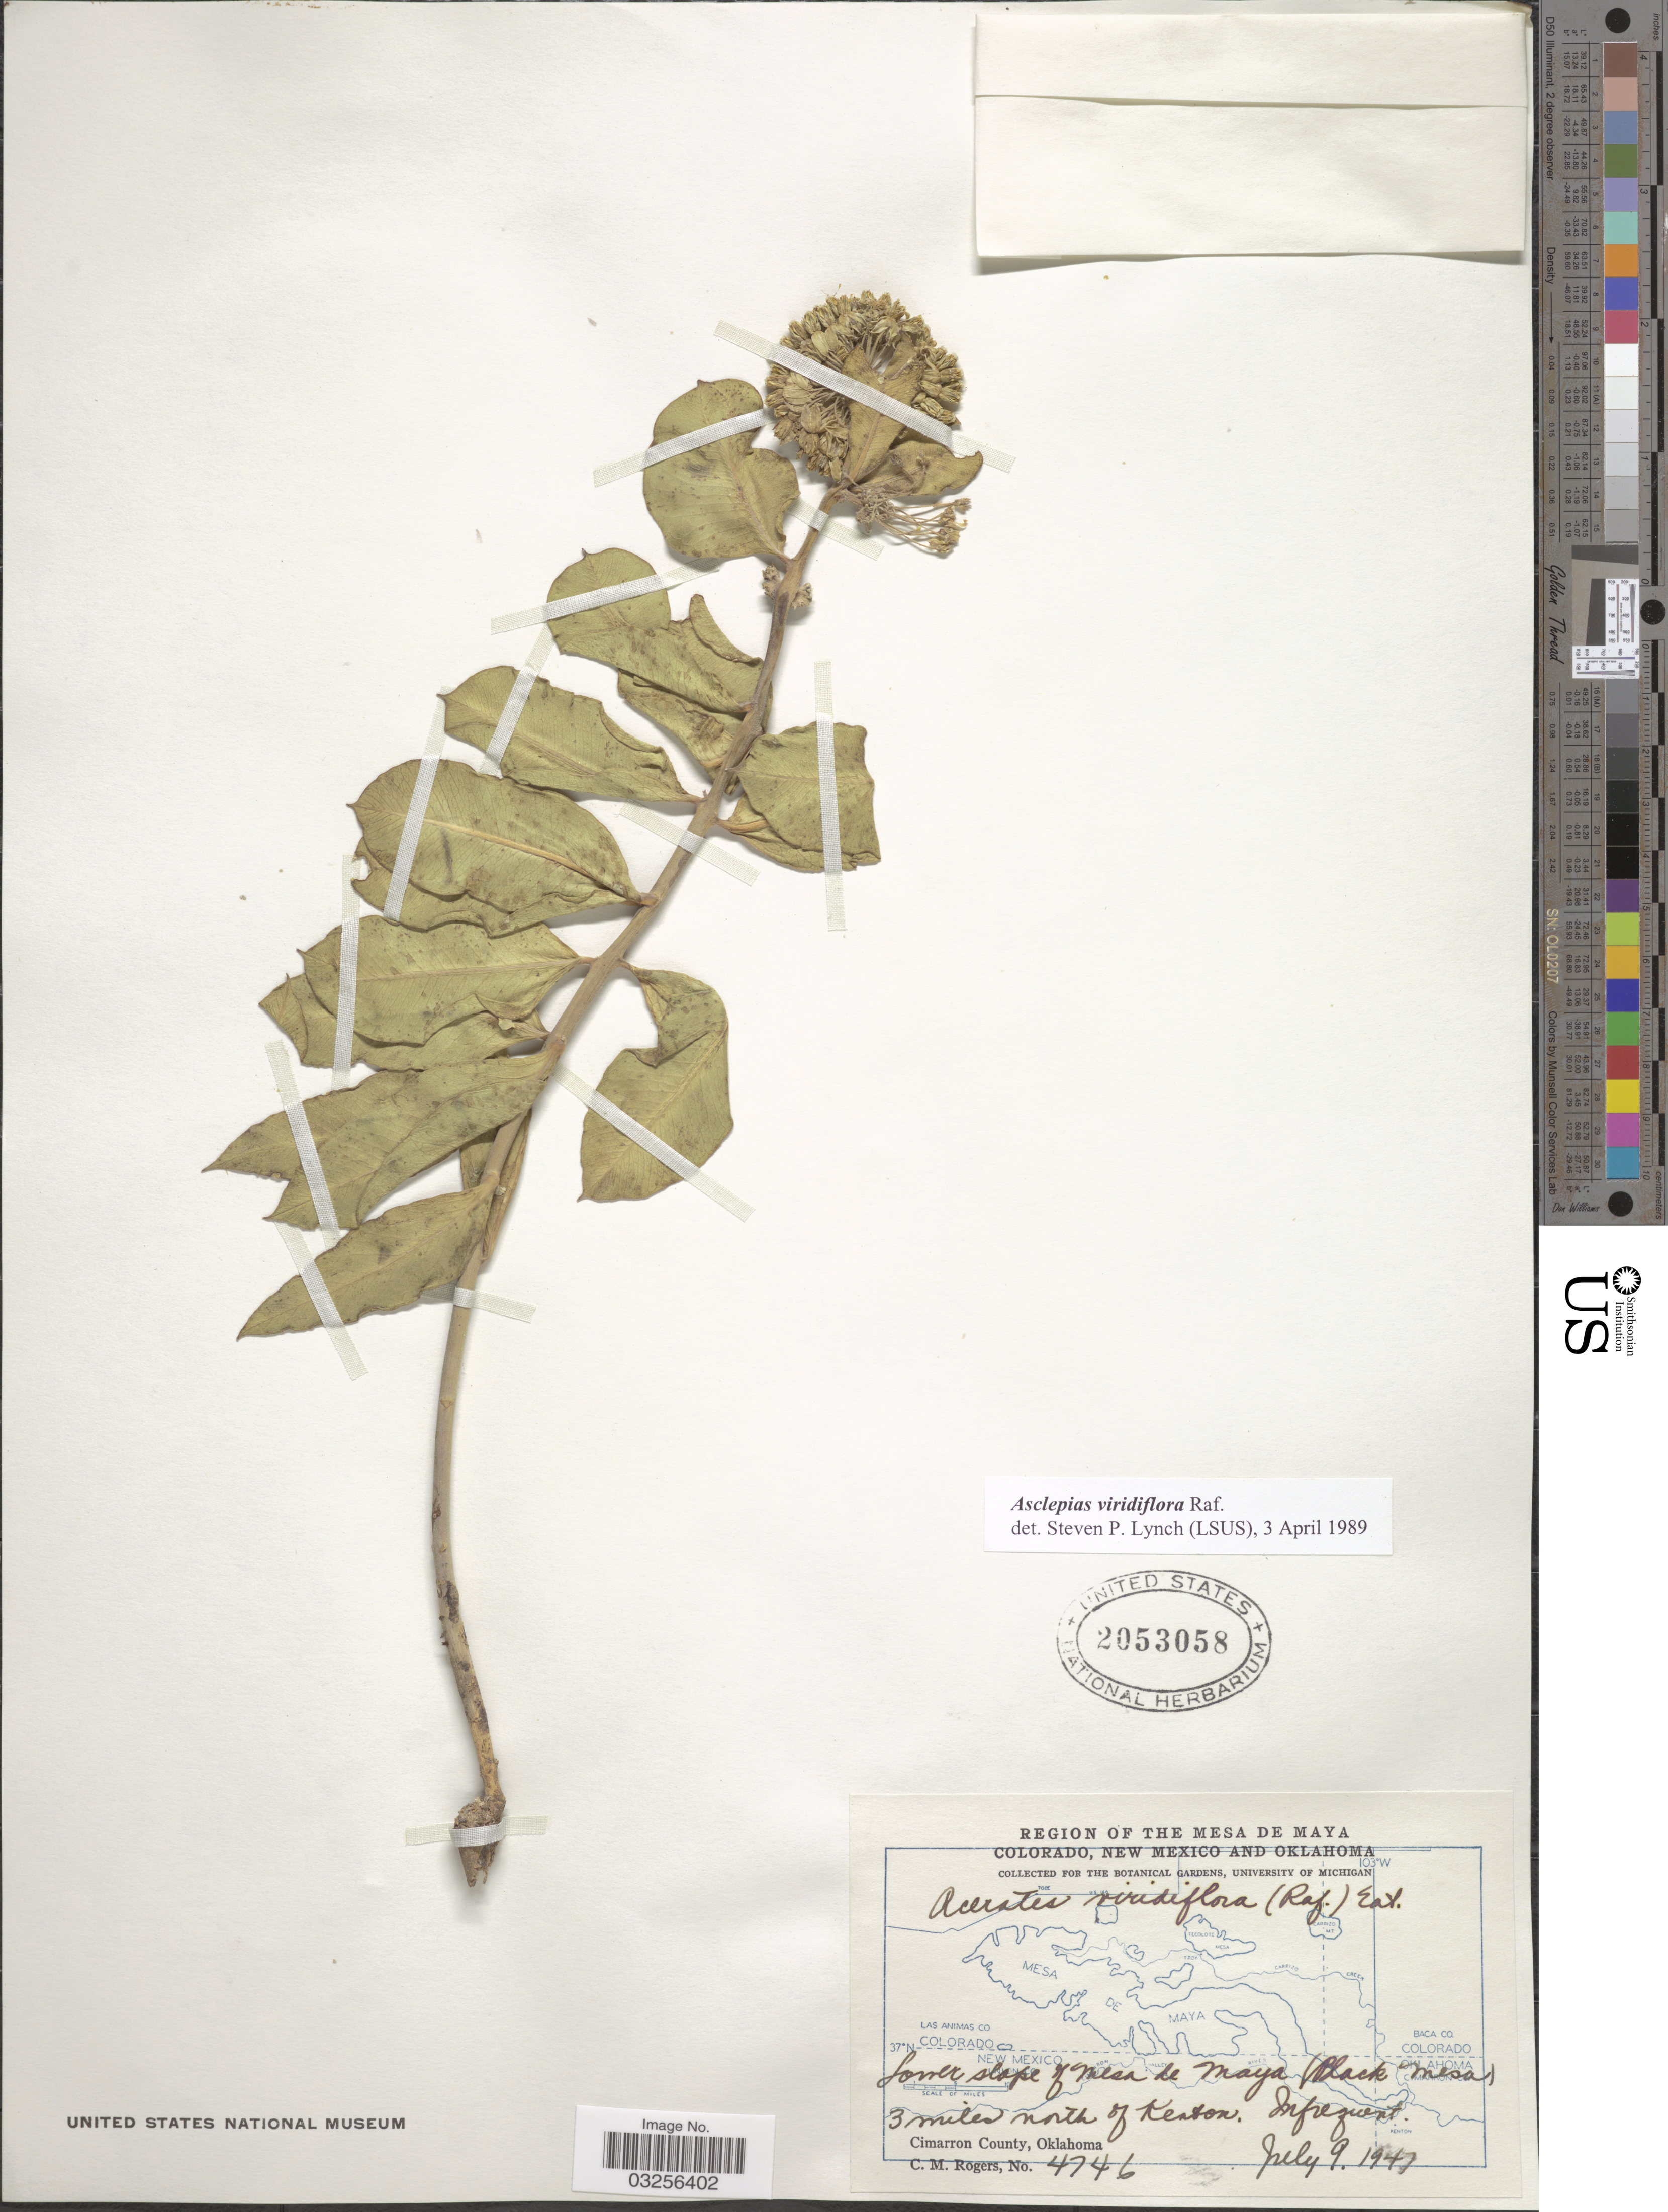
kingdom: Plantae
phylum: Tracheophyta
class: Magnoliopsida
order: Gentianales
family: Apocynaceae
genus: Asclepias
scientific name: Asclepias viridiflora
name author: Raf.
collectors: C. M. Rogers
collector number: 4746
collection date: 1947-07-09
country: United States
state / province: Oklahoma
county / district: Cimarron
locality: Lower slope of Mesa de Maya (Black Mesa). 3 miles north of Kenton, Cimarron County.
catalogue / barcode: US 2053058